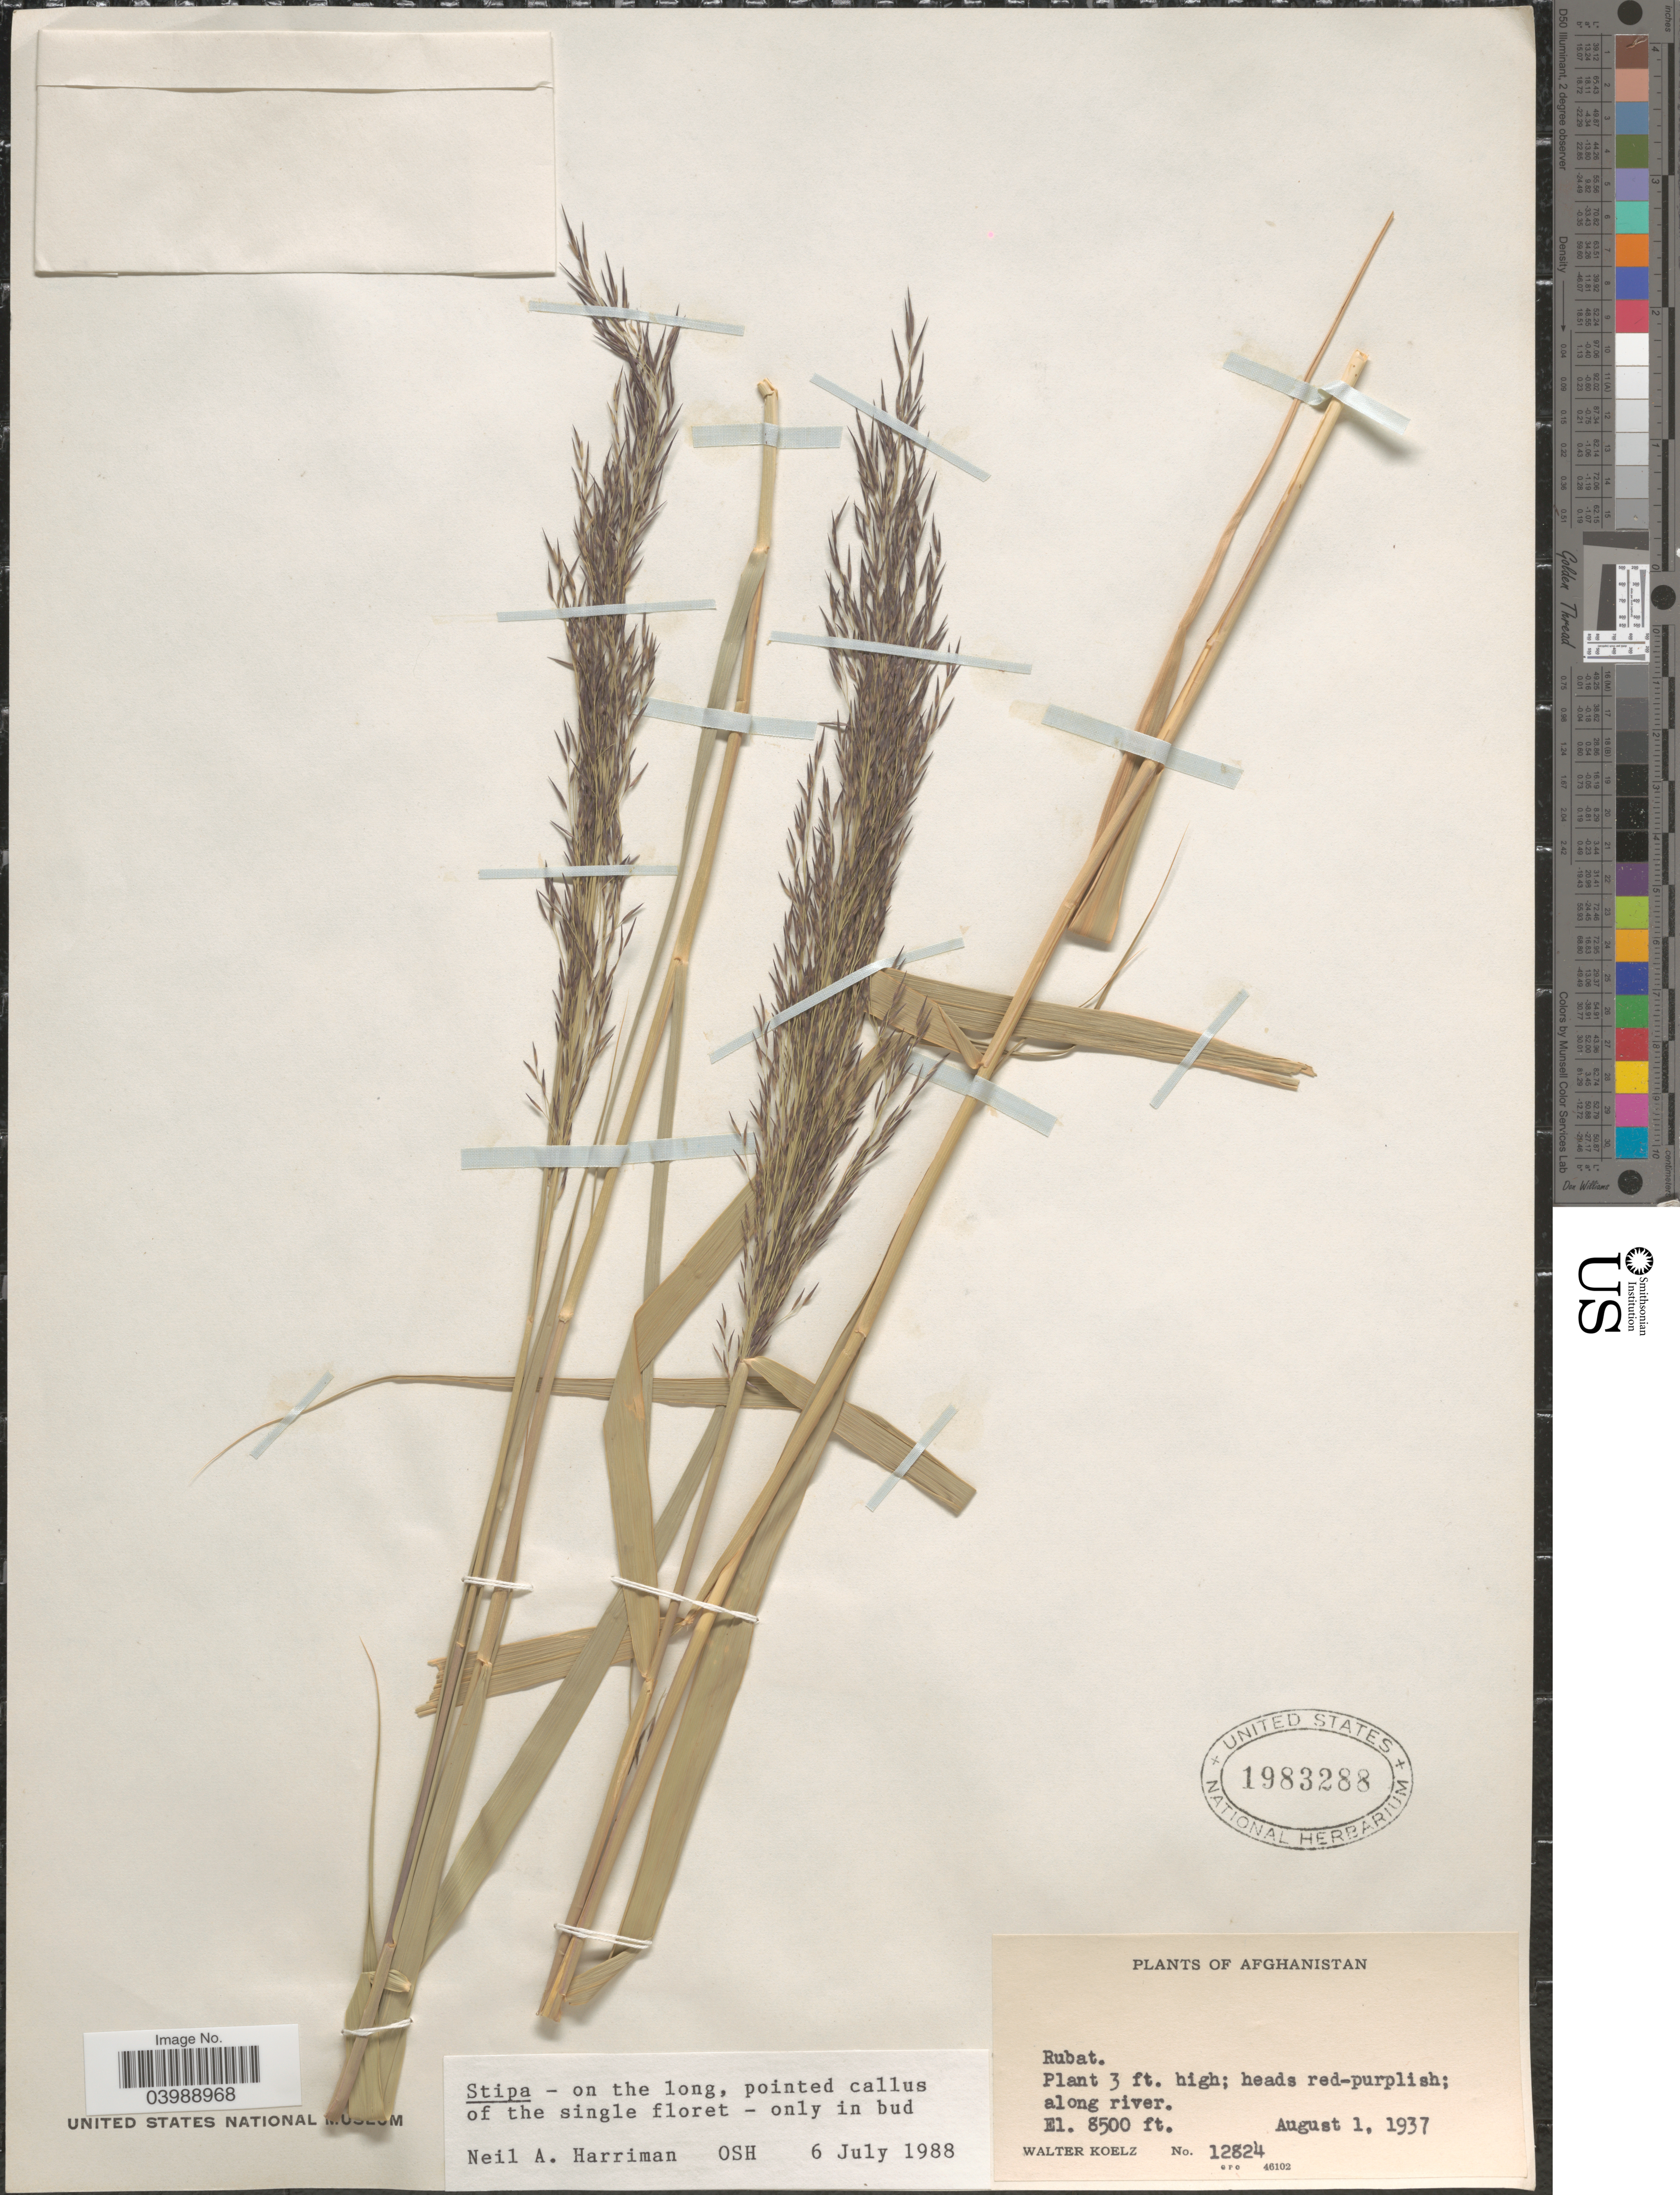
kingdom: Plantae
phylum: Tracheophyta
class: Liliopsida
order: Poales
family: Poaceae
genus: Achnatherum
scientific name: Achnatherum sp.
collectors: W. N. Koelz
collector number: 12824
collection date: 1937-08-01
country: Afghanistan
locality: Rubat.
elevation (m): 2591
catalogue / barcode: US 1983288